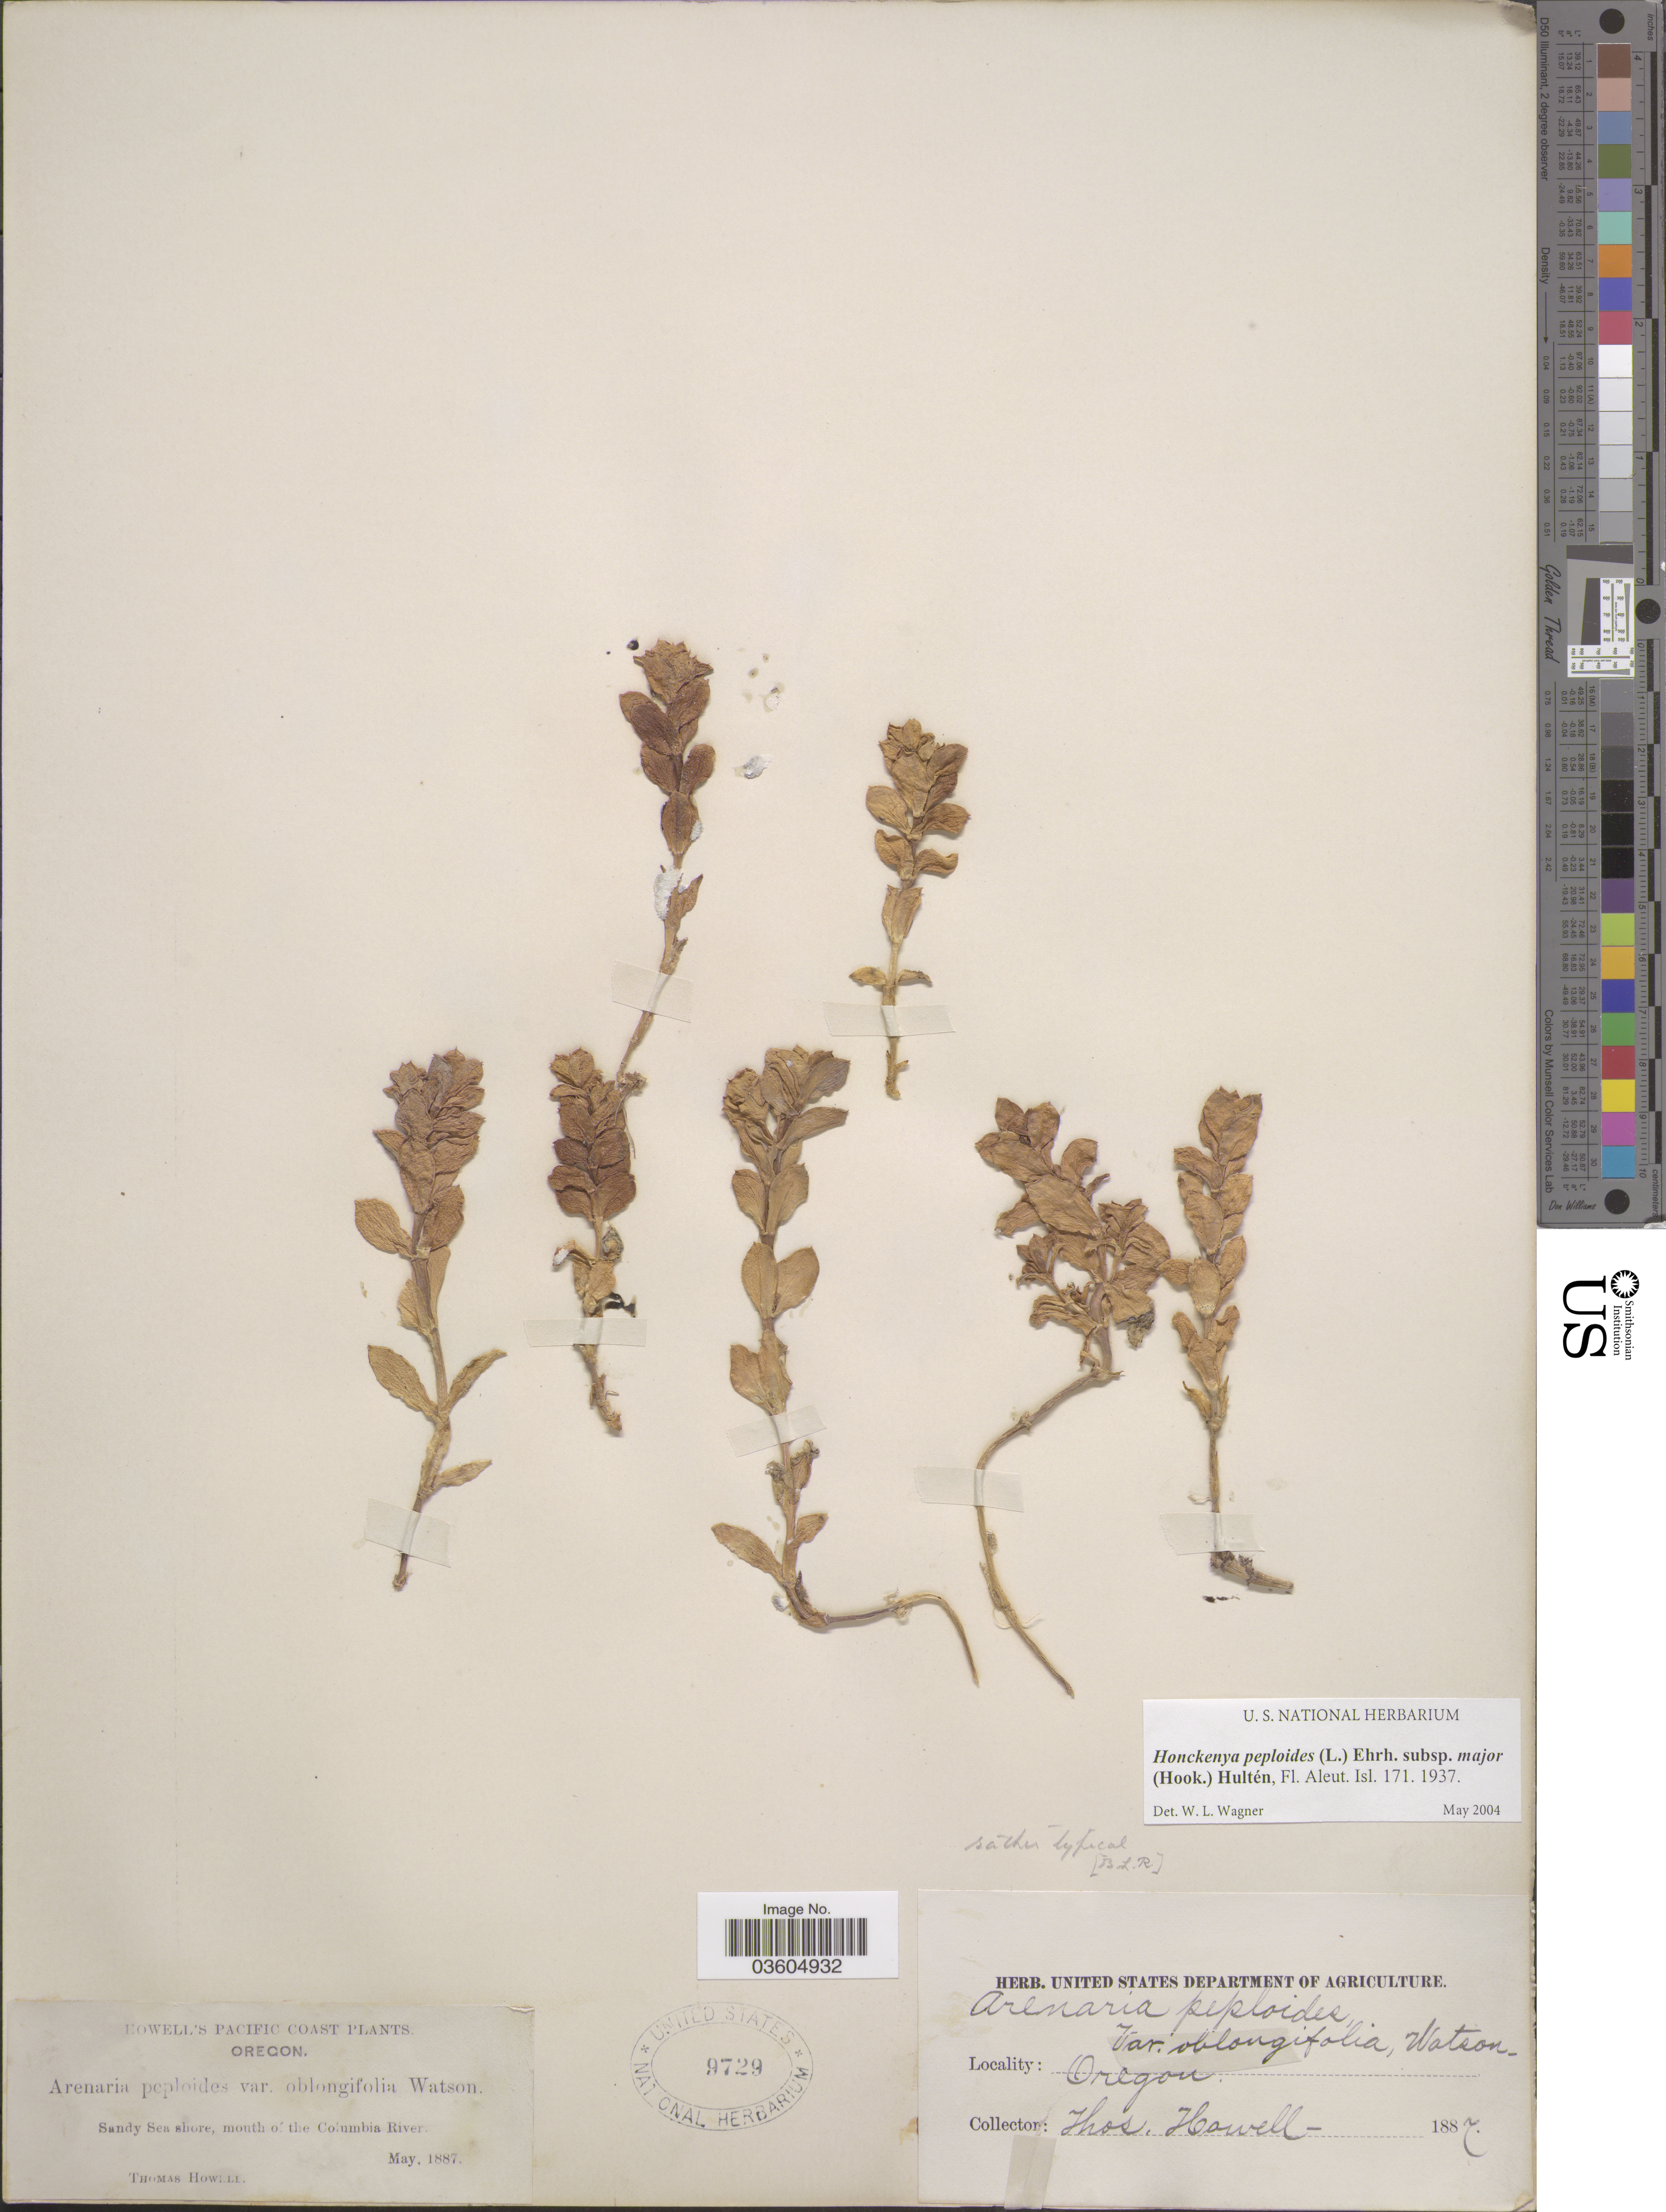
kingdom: Plantae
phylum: Tracheophyta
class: Magnoliopsida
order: Caryophyllales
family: Caryophyllaceae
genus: Honckenya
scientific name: Honckenya peploides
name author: (L.) Ehrh.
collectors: T. Howell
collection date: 1887-05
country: United States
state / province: Oregon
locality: Sandy Sea shore, mouth of the Columbia River.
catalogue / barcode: US 9729